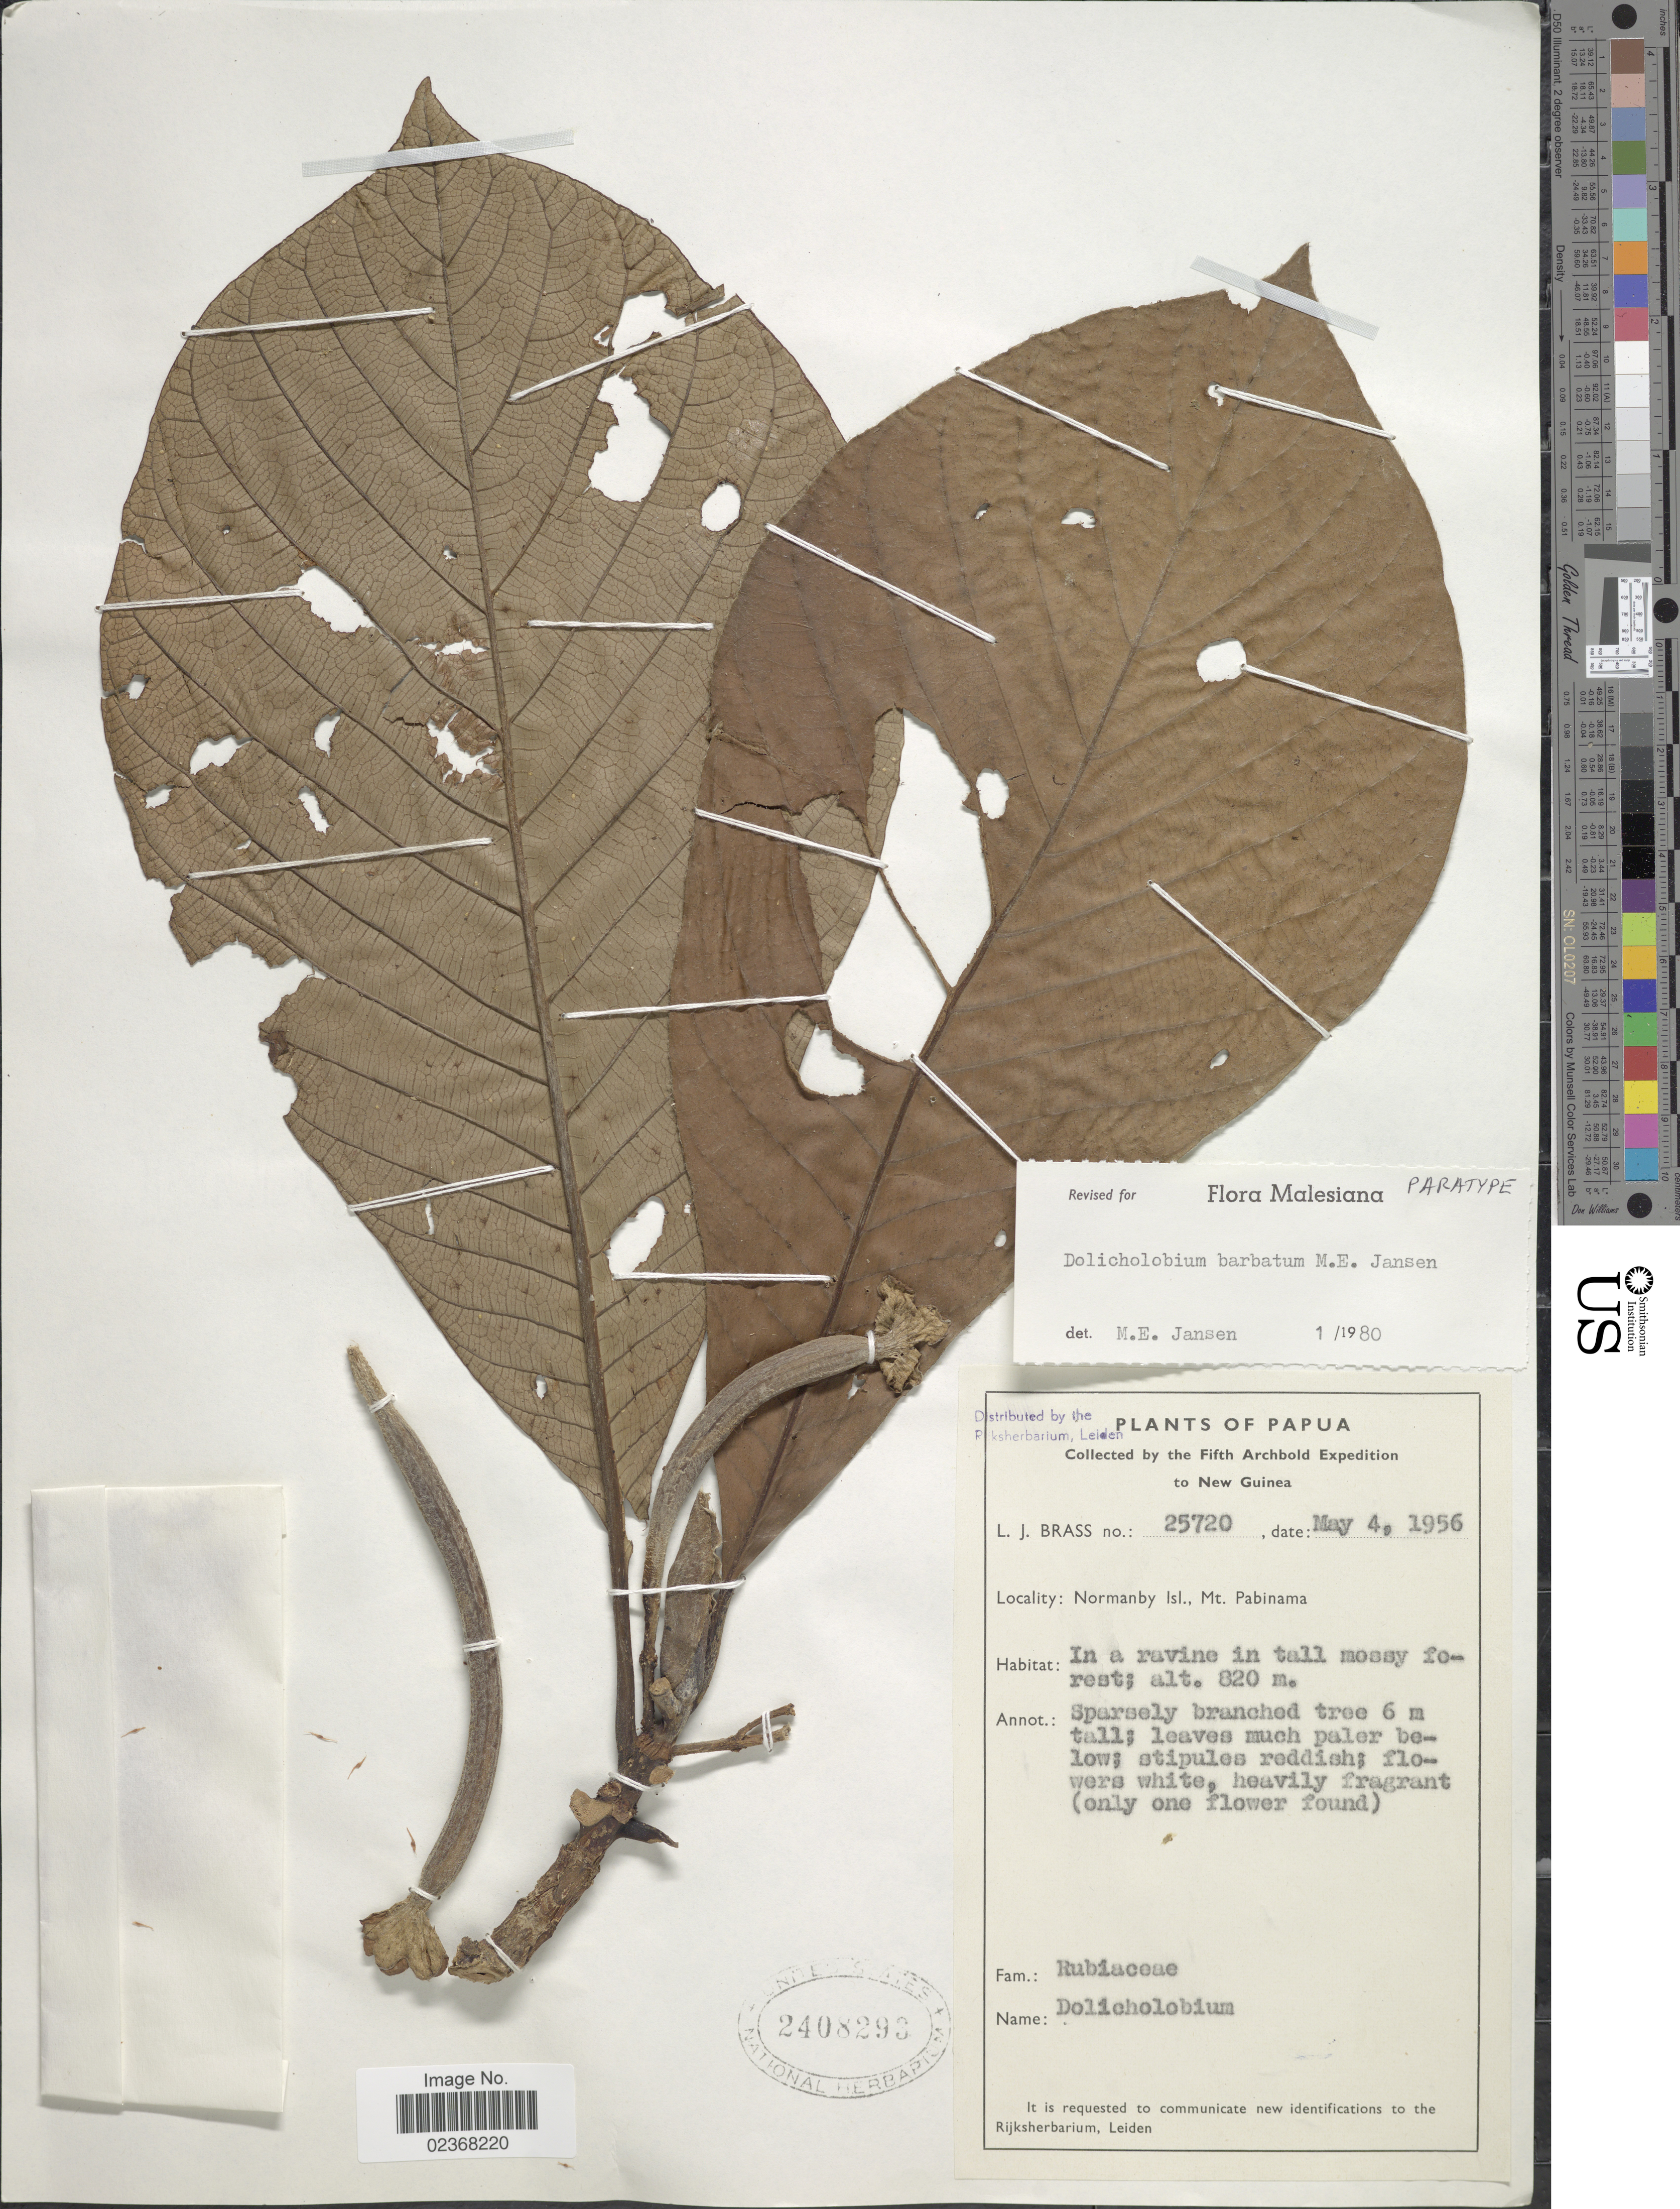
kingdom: Plantae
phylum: Tracheophyta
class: Magnoliopsida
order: Gentianales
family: Rubiaceae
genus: Dolicholobium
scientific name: Dolicholobium barbatum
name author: M. E. Jansen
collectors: L. J. Brass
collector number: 25720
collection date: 1956-05-04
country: Papua New Guinea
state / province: Milne Bay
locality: Papua, Normanby Isl., Mt. Pabinama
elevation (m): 820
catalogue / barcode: US 2408293